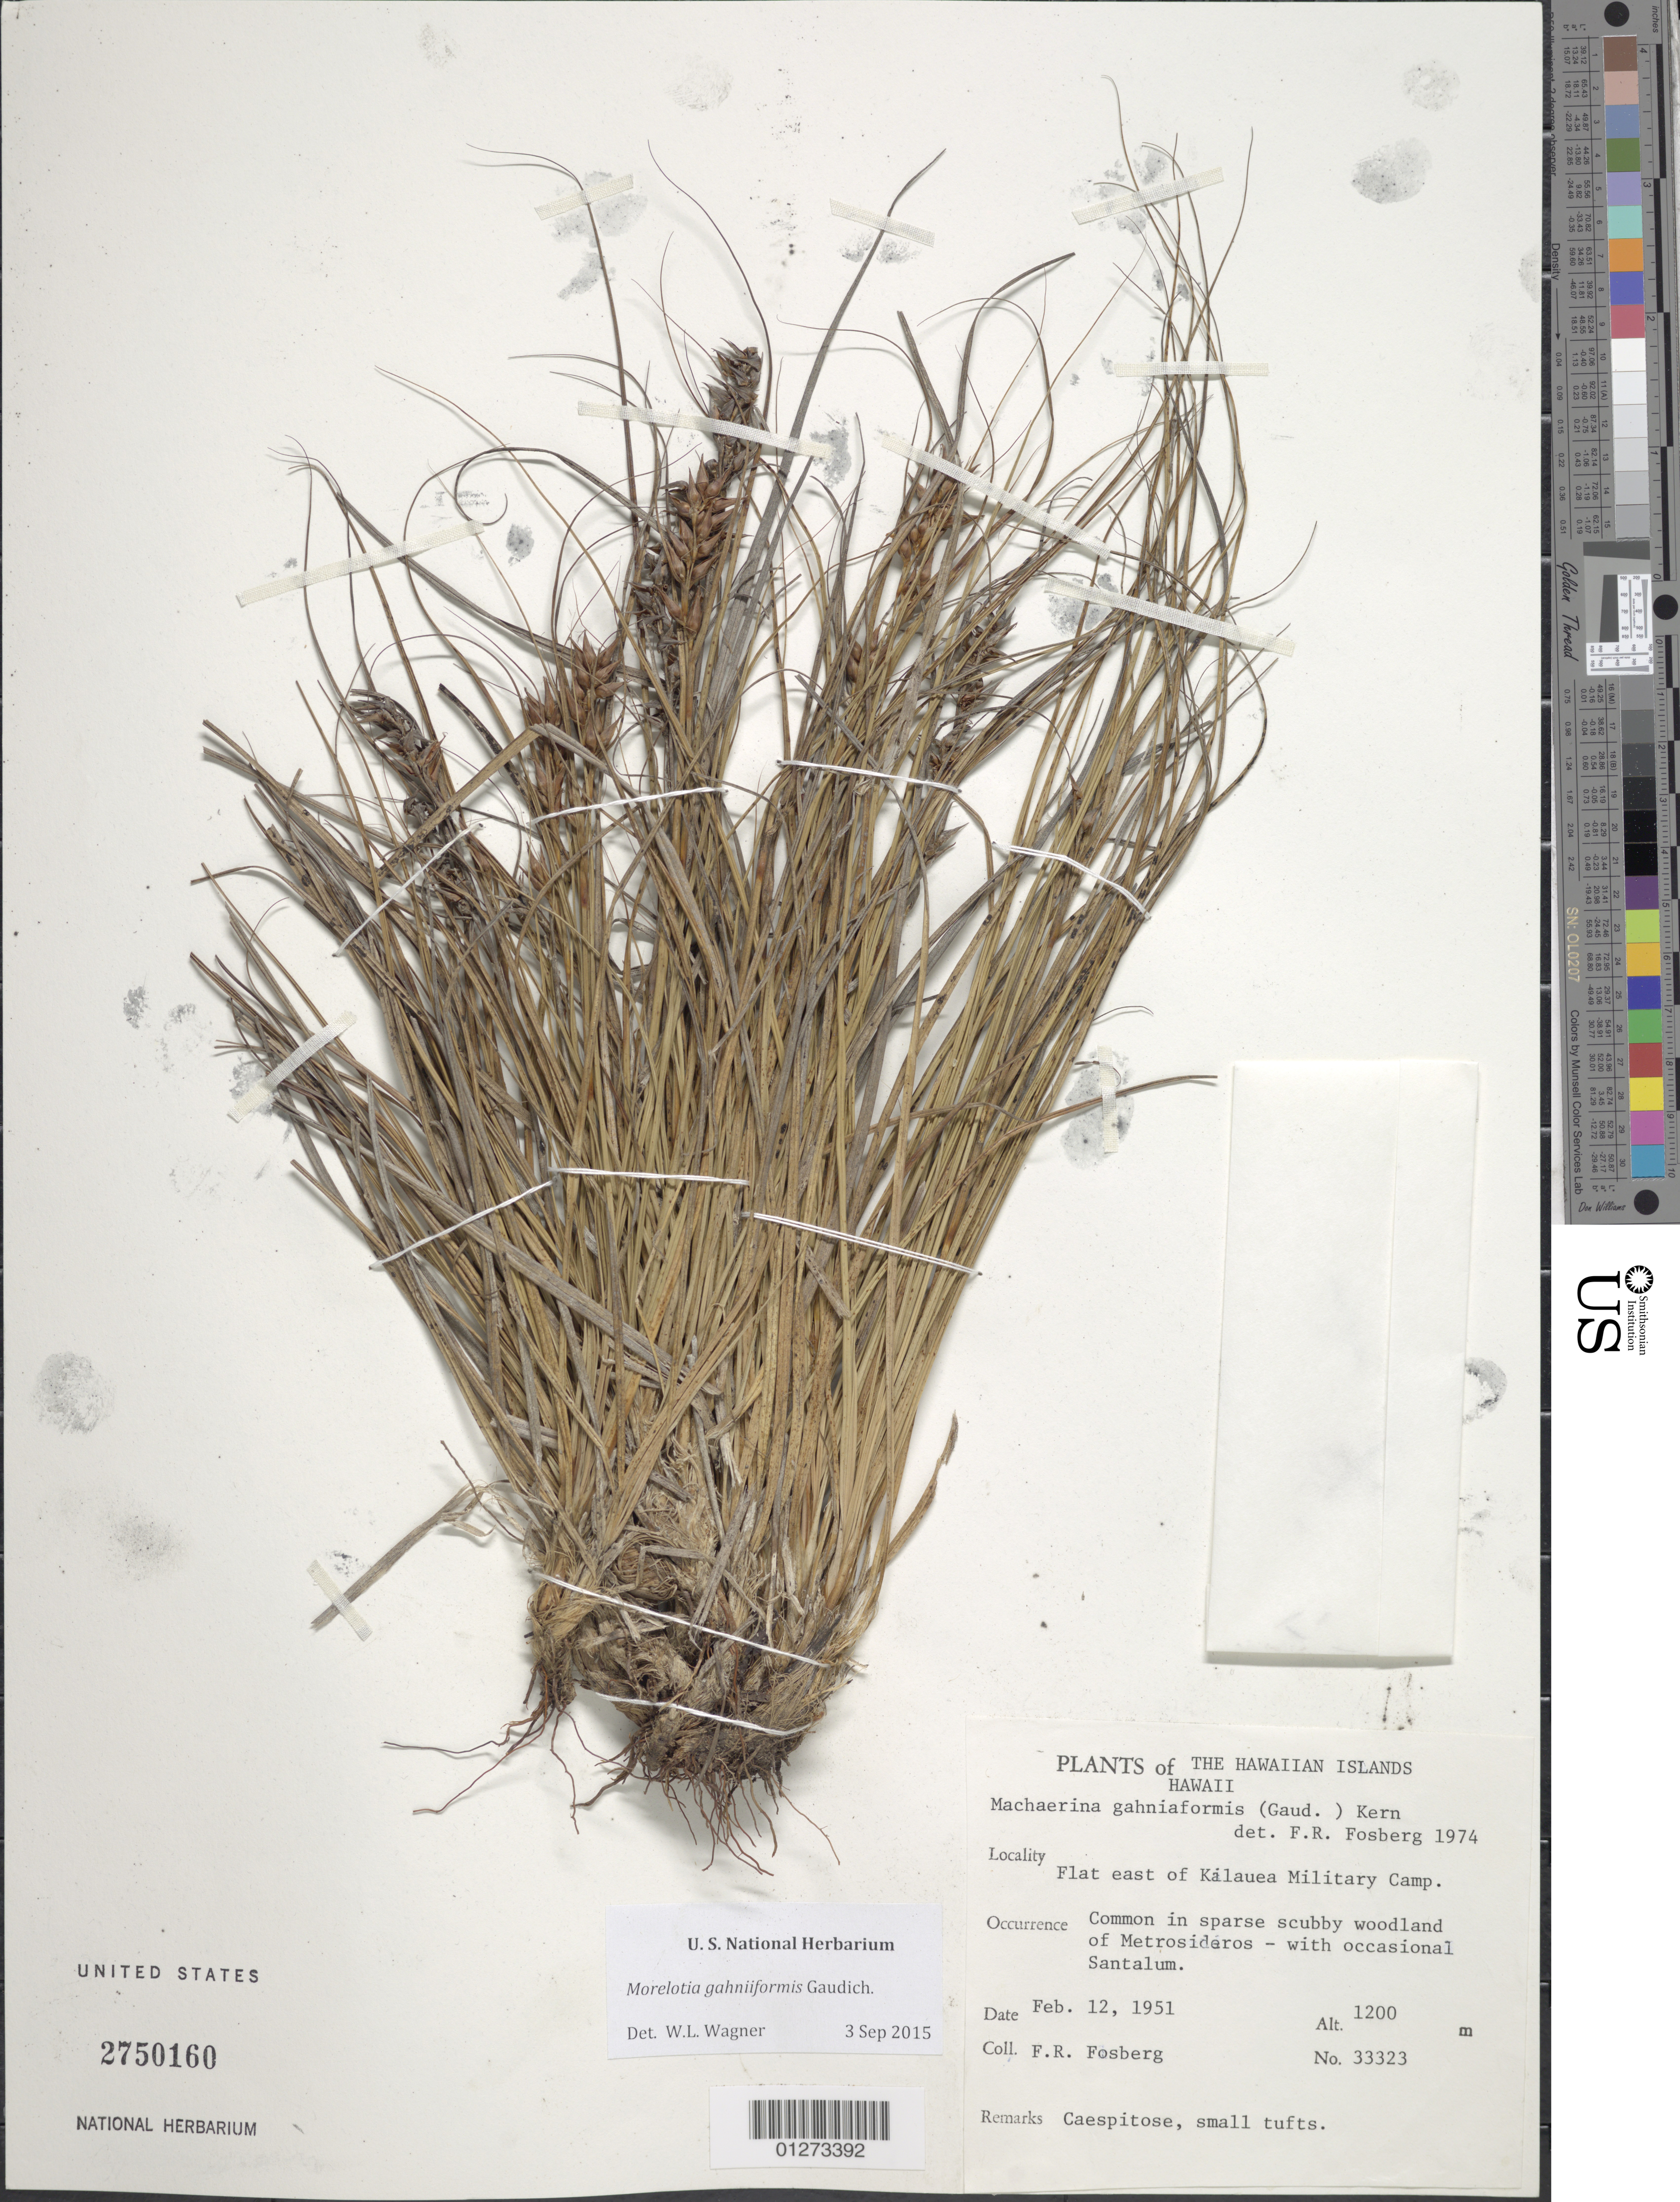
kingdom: Plantae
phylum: Tracheophyta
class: Liliopsida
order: Poales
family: Cyperaceae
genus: Morelotia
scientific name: Morelotia gahniiformis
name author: Gaudich.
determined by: Wagner, W. L., (BOT), Smithsonian Institution - National Museum of Natural History (UNITED STATES)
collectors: F. R. Fosberg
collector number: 33323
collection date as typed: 12 Feb 1951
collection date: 1951-02-12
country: United States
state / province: Hawaii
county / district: Hawaii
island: Hawaii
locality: Flat east of Kilauea Military Camp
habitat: Sparse scrubby woodland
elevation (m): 1200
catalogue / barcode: US 2750160